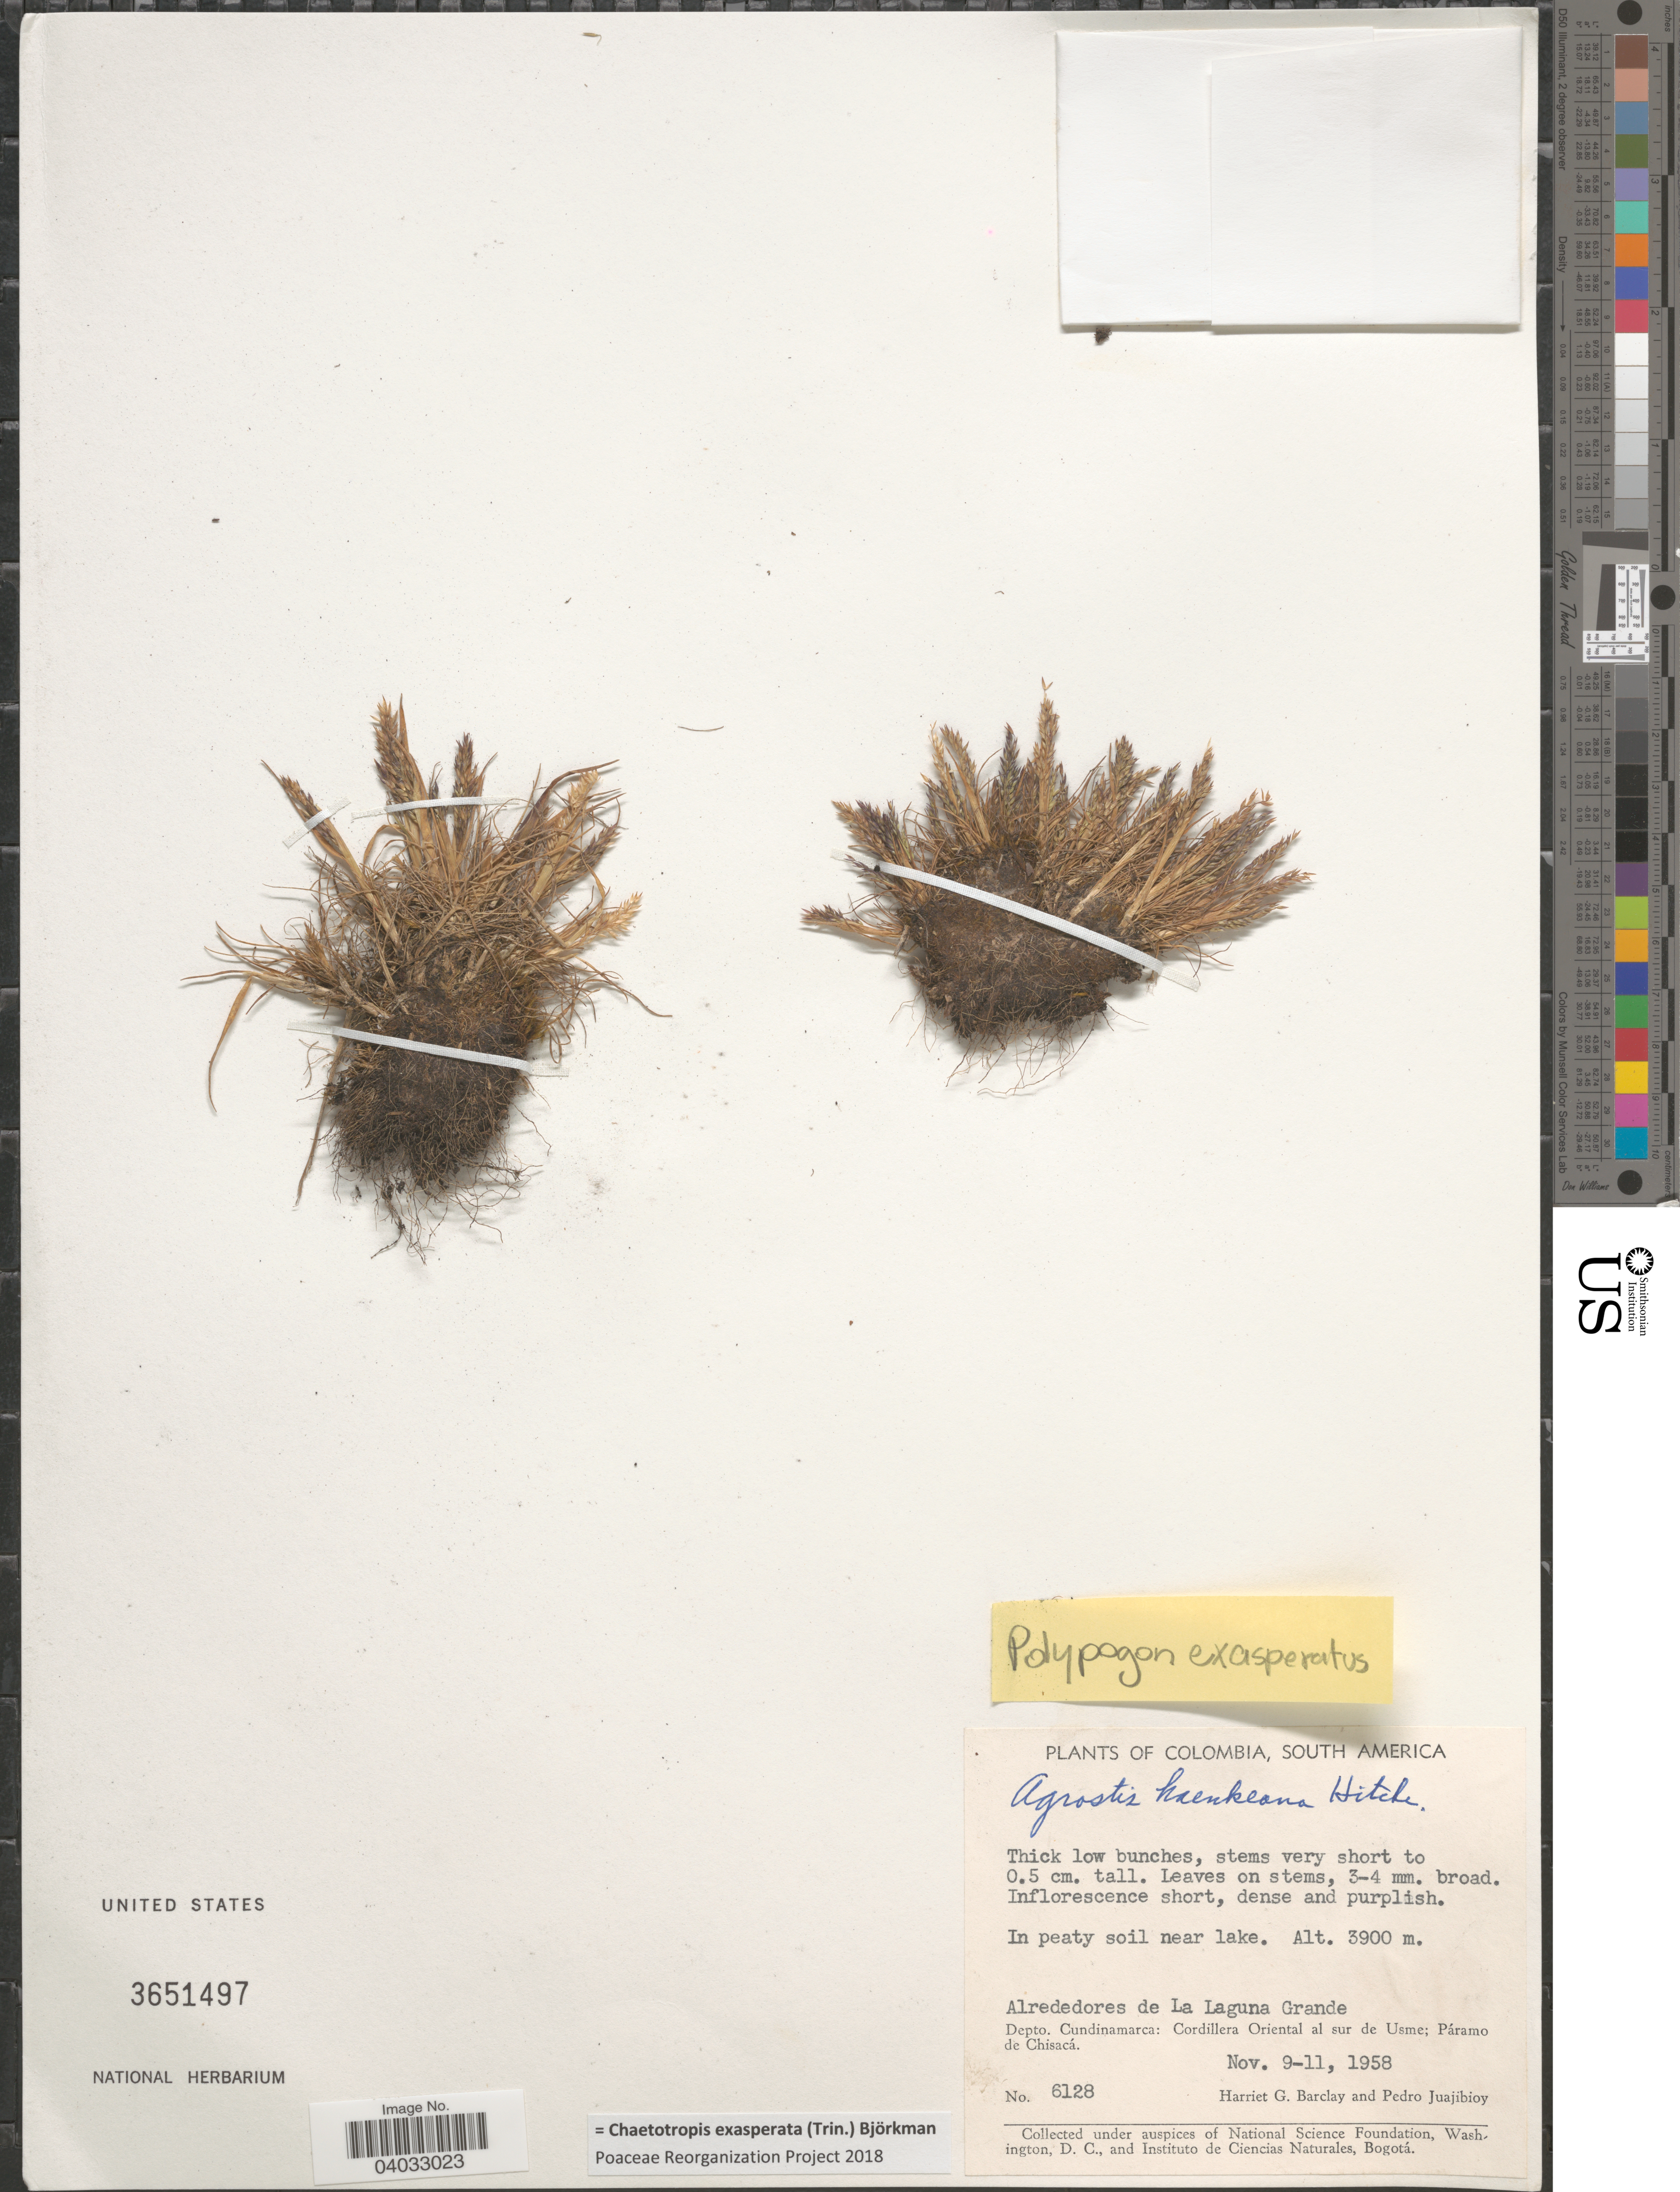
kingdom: Plantae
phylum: Tracheophyta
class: Liliopsida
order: Poales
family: Poaceae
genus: Chaetotropis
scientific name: Chaetotropis exasperata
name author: (Trin.) Björkman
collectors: H. G. Barclay & P. Juajibioy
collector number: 6128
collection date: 1958-11-09/1958-11-11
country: Colombia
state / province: Cundinamarca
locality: Alrededores de La Laguna Grande. Depto. Cundinamarca: Cordillera Oriental al sur de Usme; Páramo de Chisacá.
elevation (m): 3900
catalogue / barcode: US 3651497